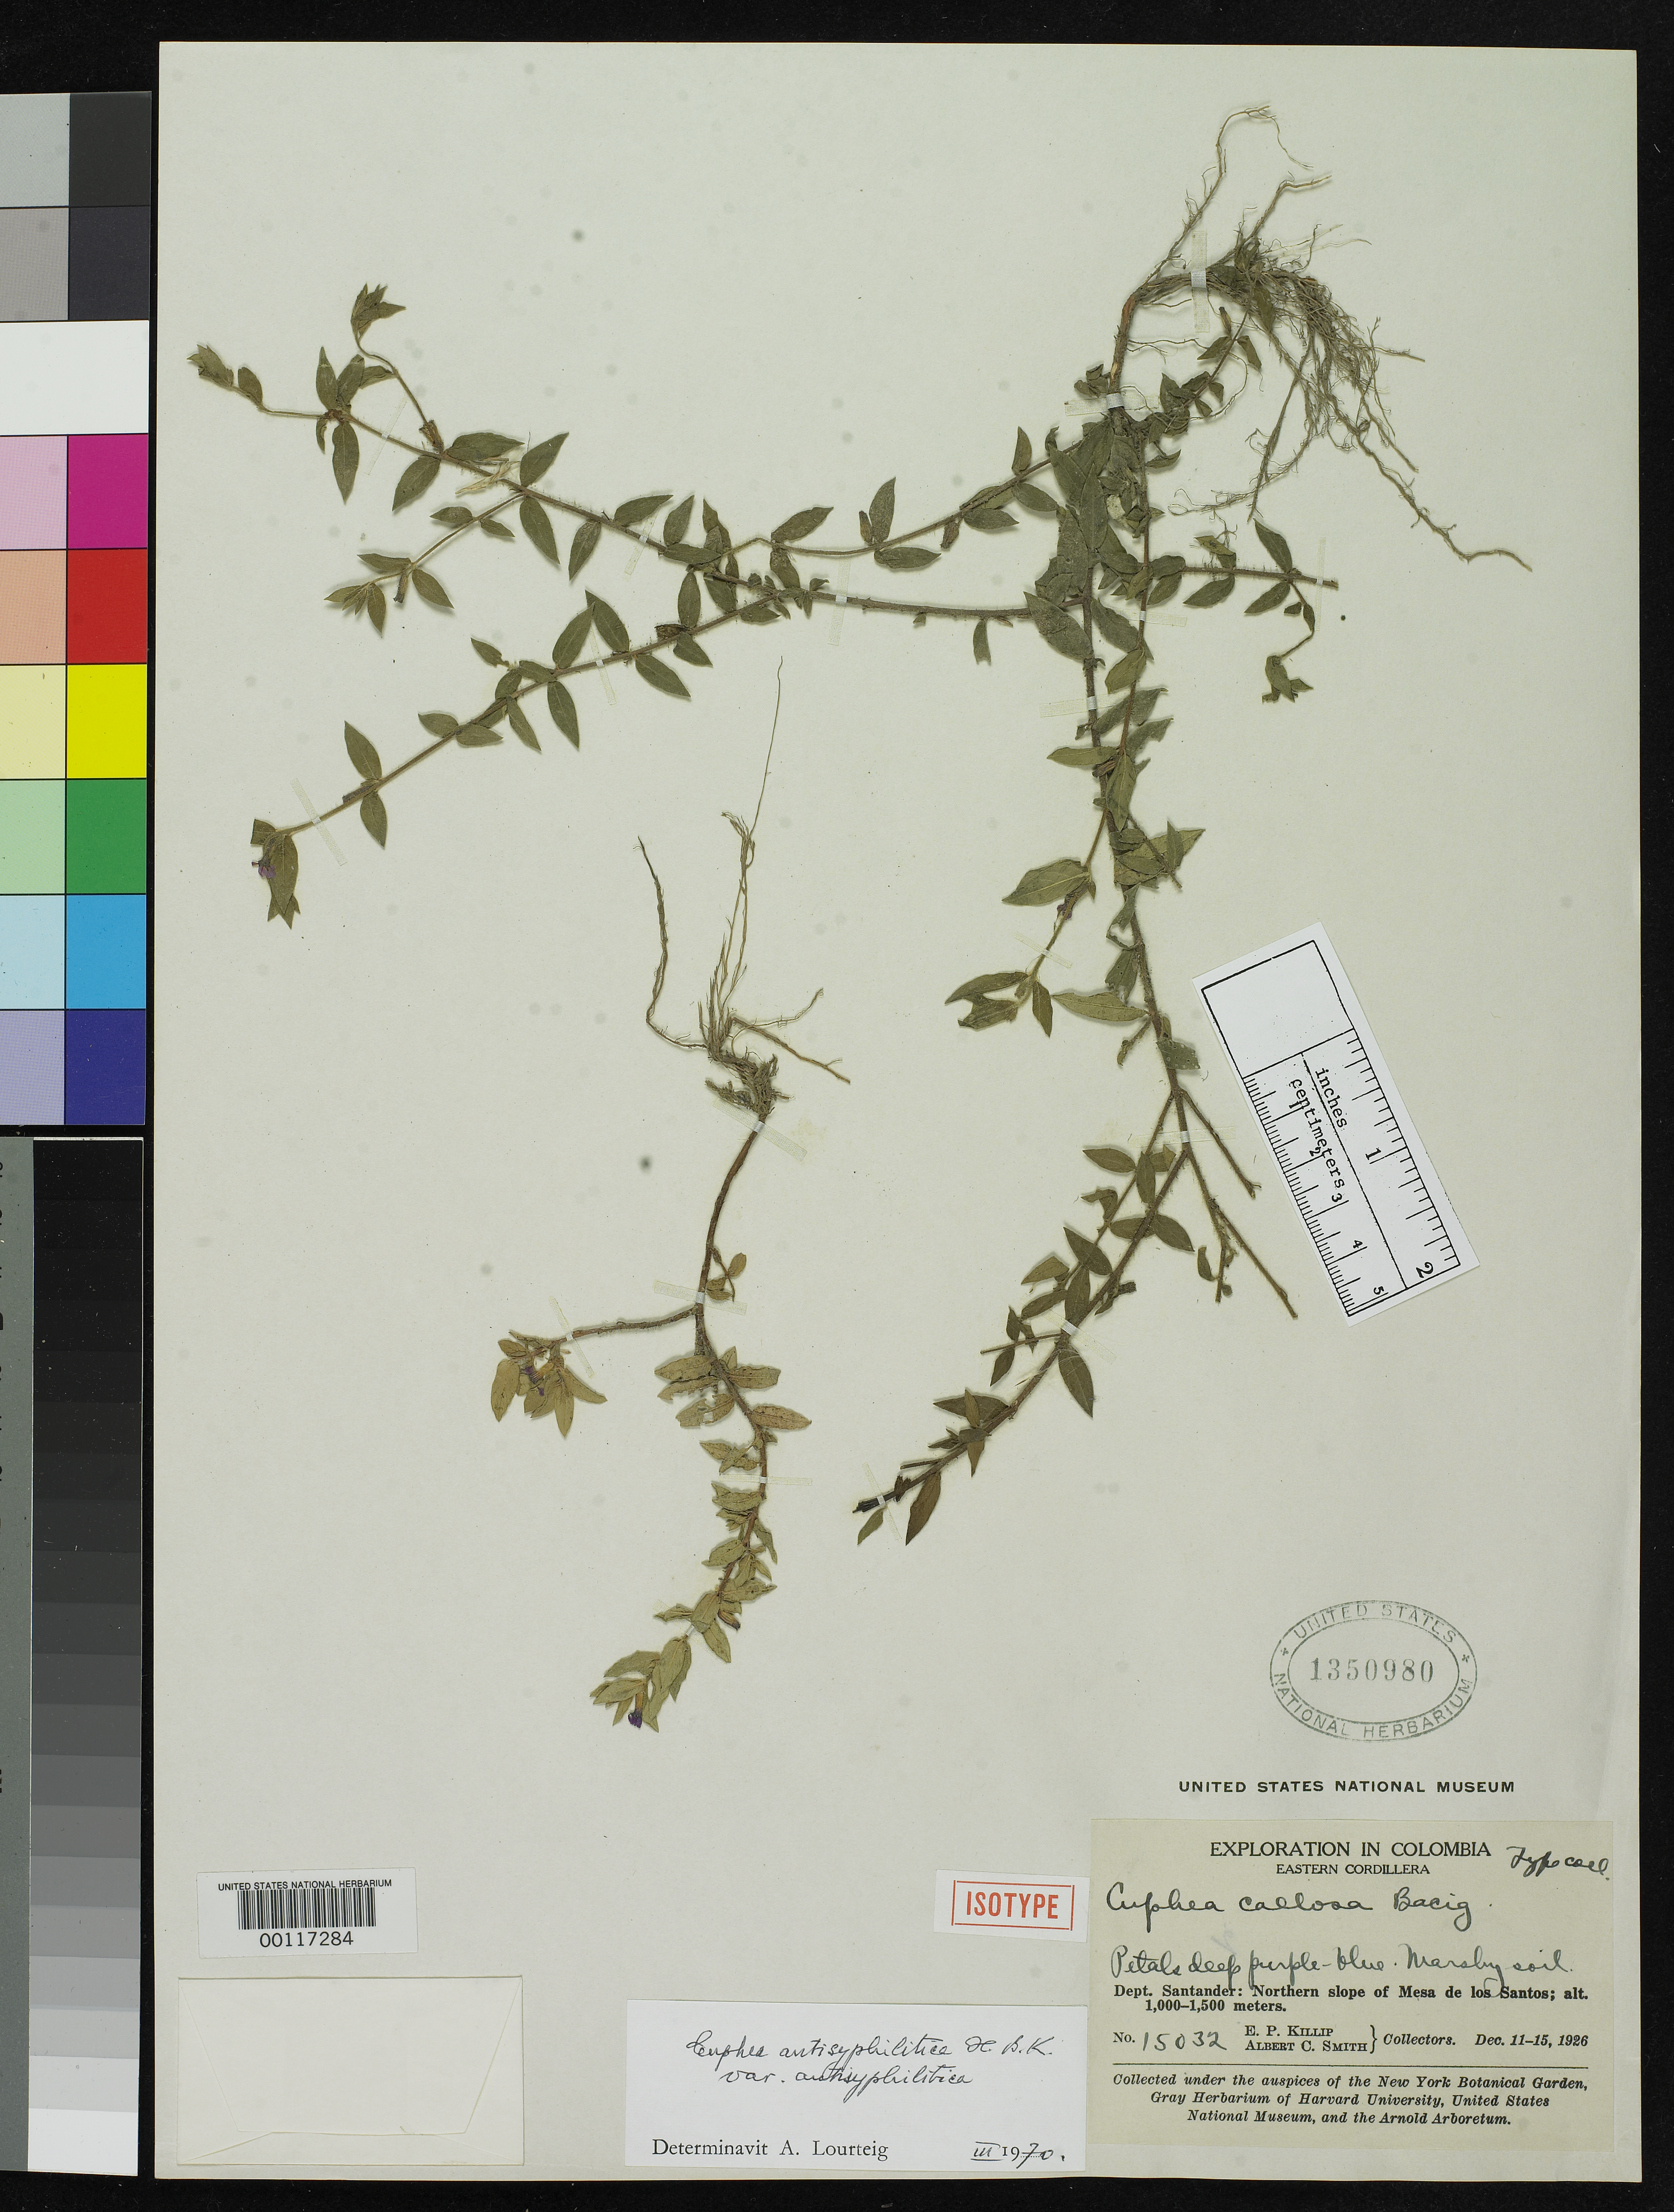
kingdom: Plantae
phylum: Tracheophyta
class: Magnoliopsida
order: Myrtales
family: Lythraceae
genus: Cuphea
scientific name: Cuphea callosa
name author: Bacigalupi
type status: Isotype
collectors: E. P. Killip & A. C. Smith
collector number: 15032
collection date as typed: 11 Dec 1926 to 15 Dec 1926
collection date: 1926-12-11/1926-12-15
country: Colombia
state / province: Santander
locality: Mesa de Los Santos.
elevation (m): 1000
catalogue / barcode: US 1350980